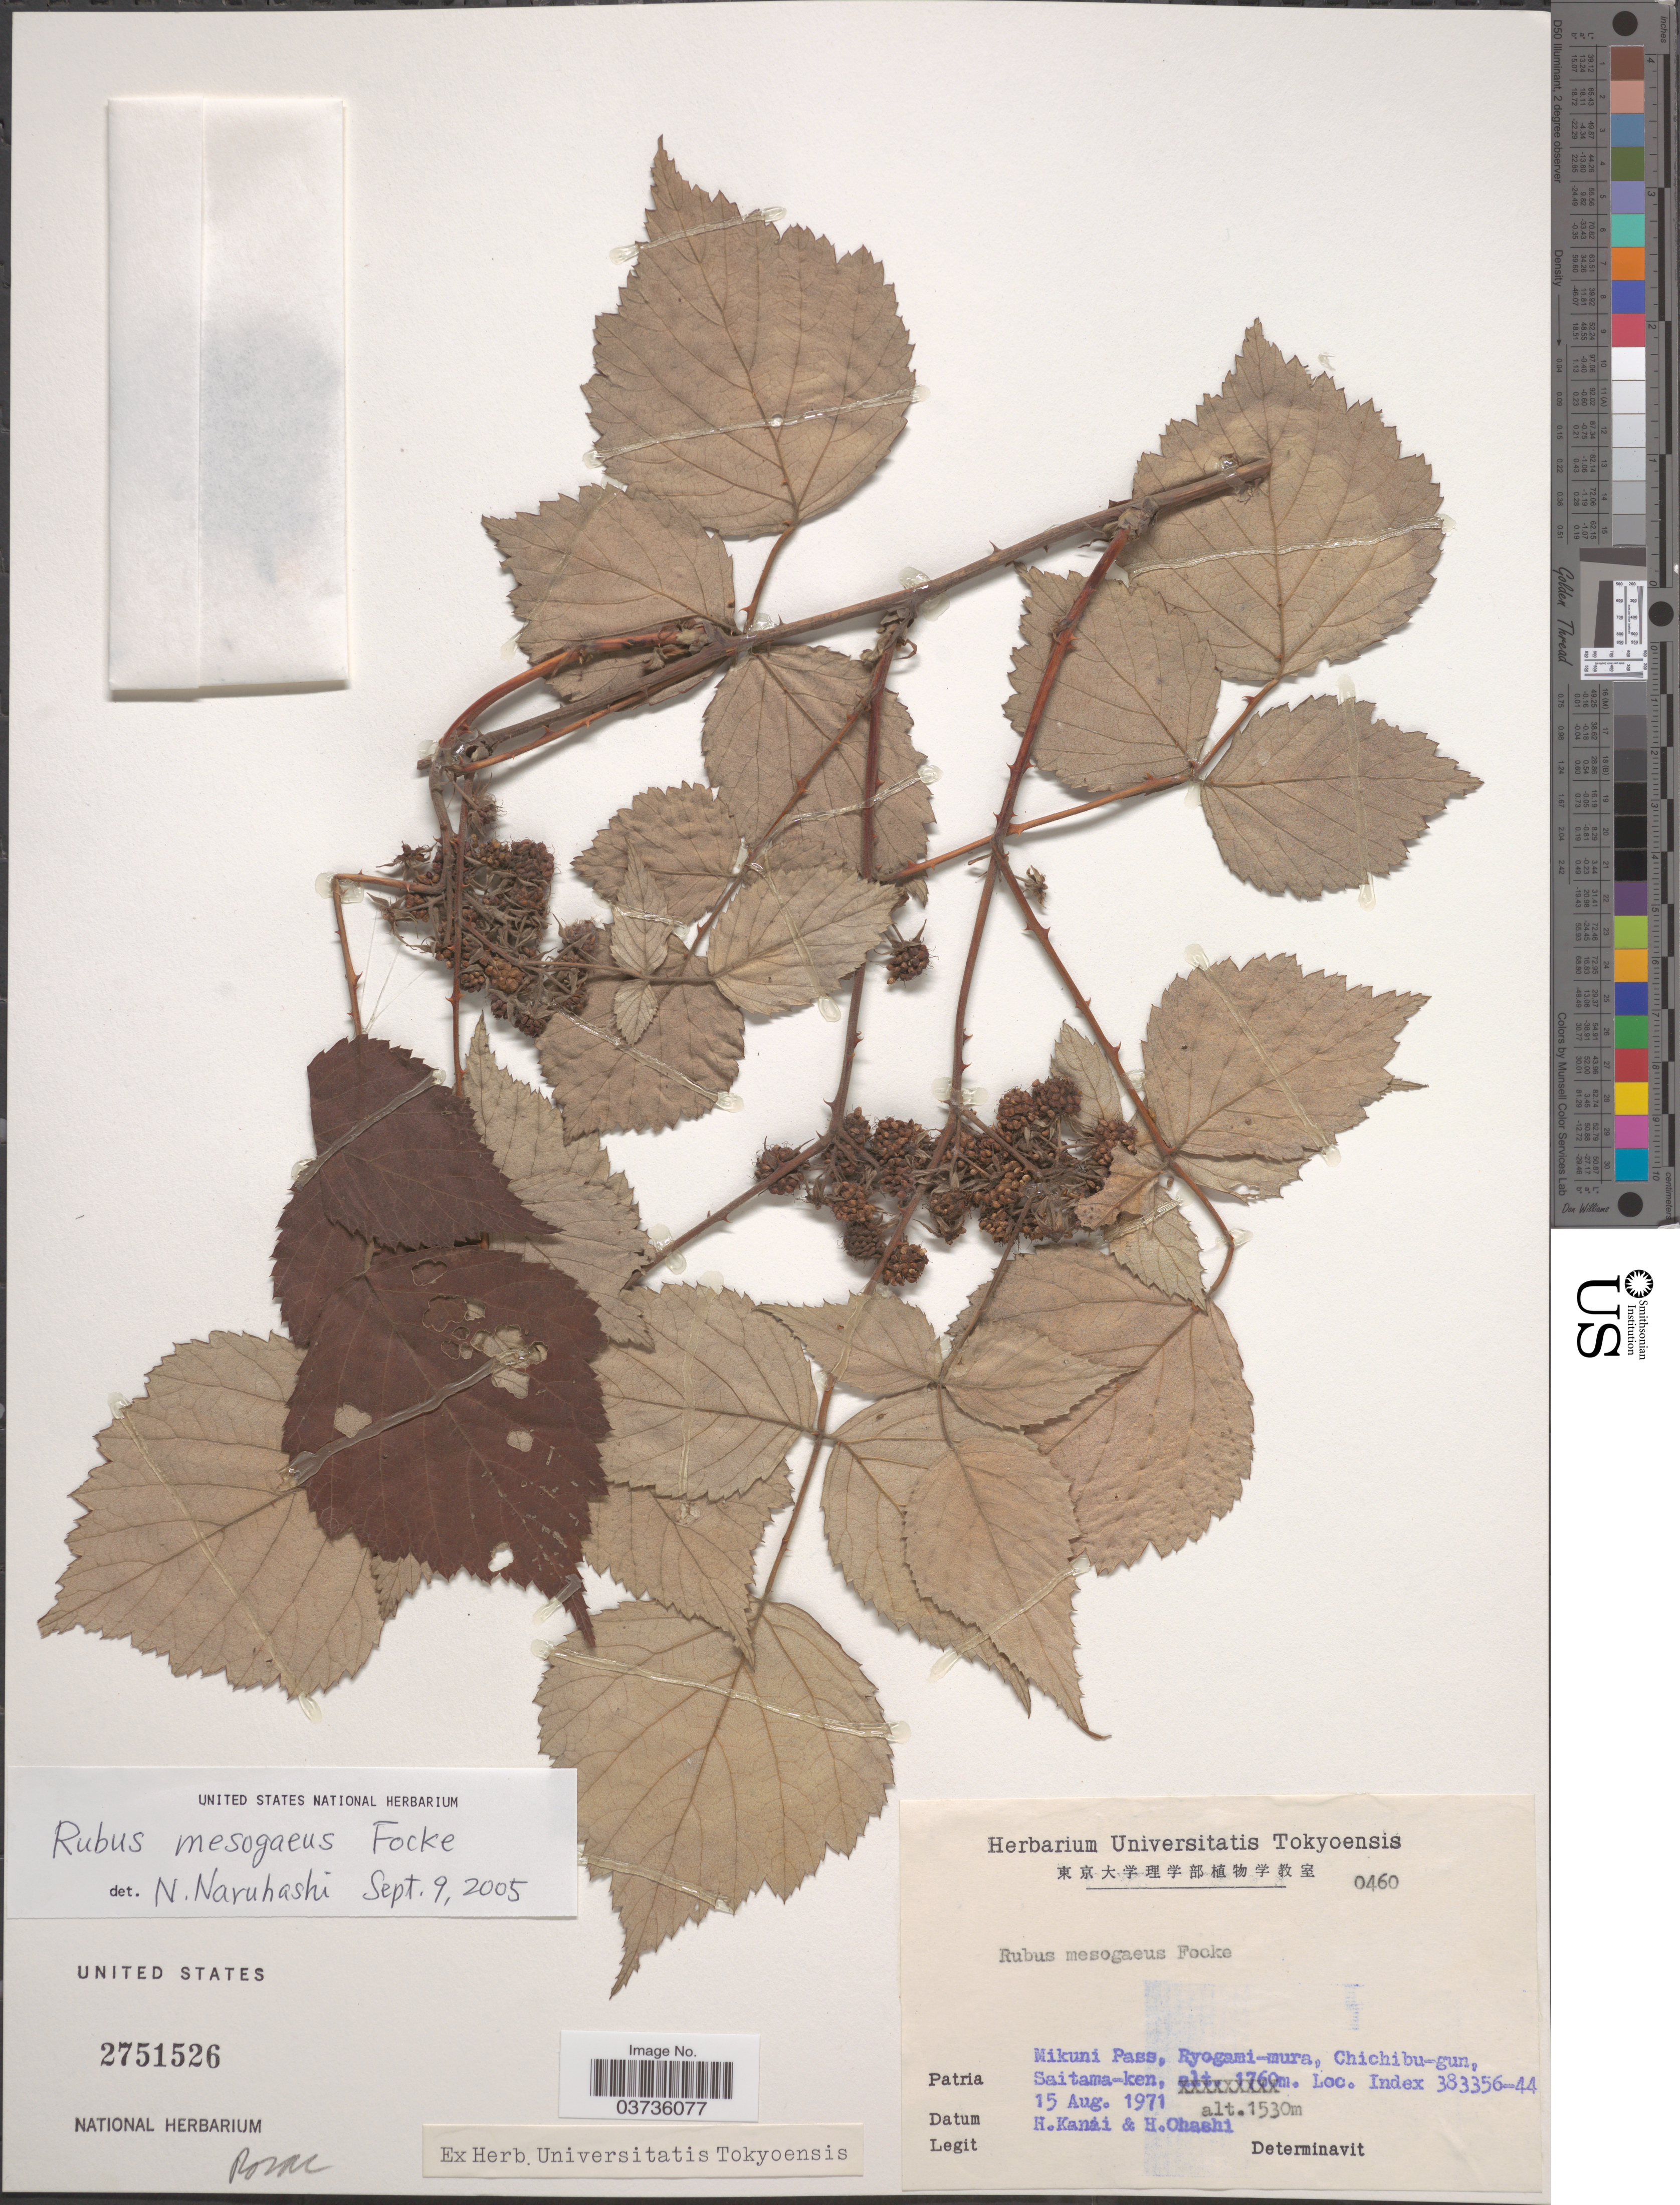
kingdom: Plantae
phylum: Tracheophyta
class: Magnoliopsida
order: Rosales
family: Rosaceae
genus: Rubus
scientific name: Rubus mesogaeus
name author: Focke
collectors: H. Kanai & H. Ohashi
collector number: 0460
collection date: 1971-08-15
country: Japan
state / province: Saitama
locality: Mikuni Pass, Ryogami-mura, Chichibu-gun, Saitama-ken. Index 383356-44.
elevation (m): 1530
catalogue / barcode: US 2751526